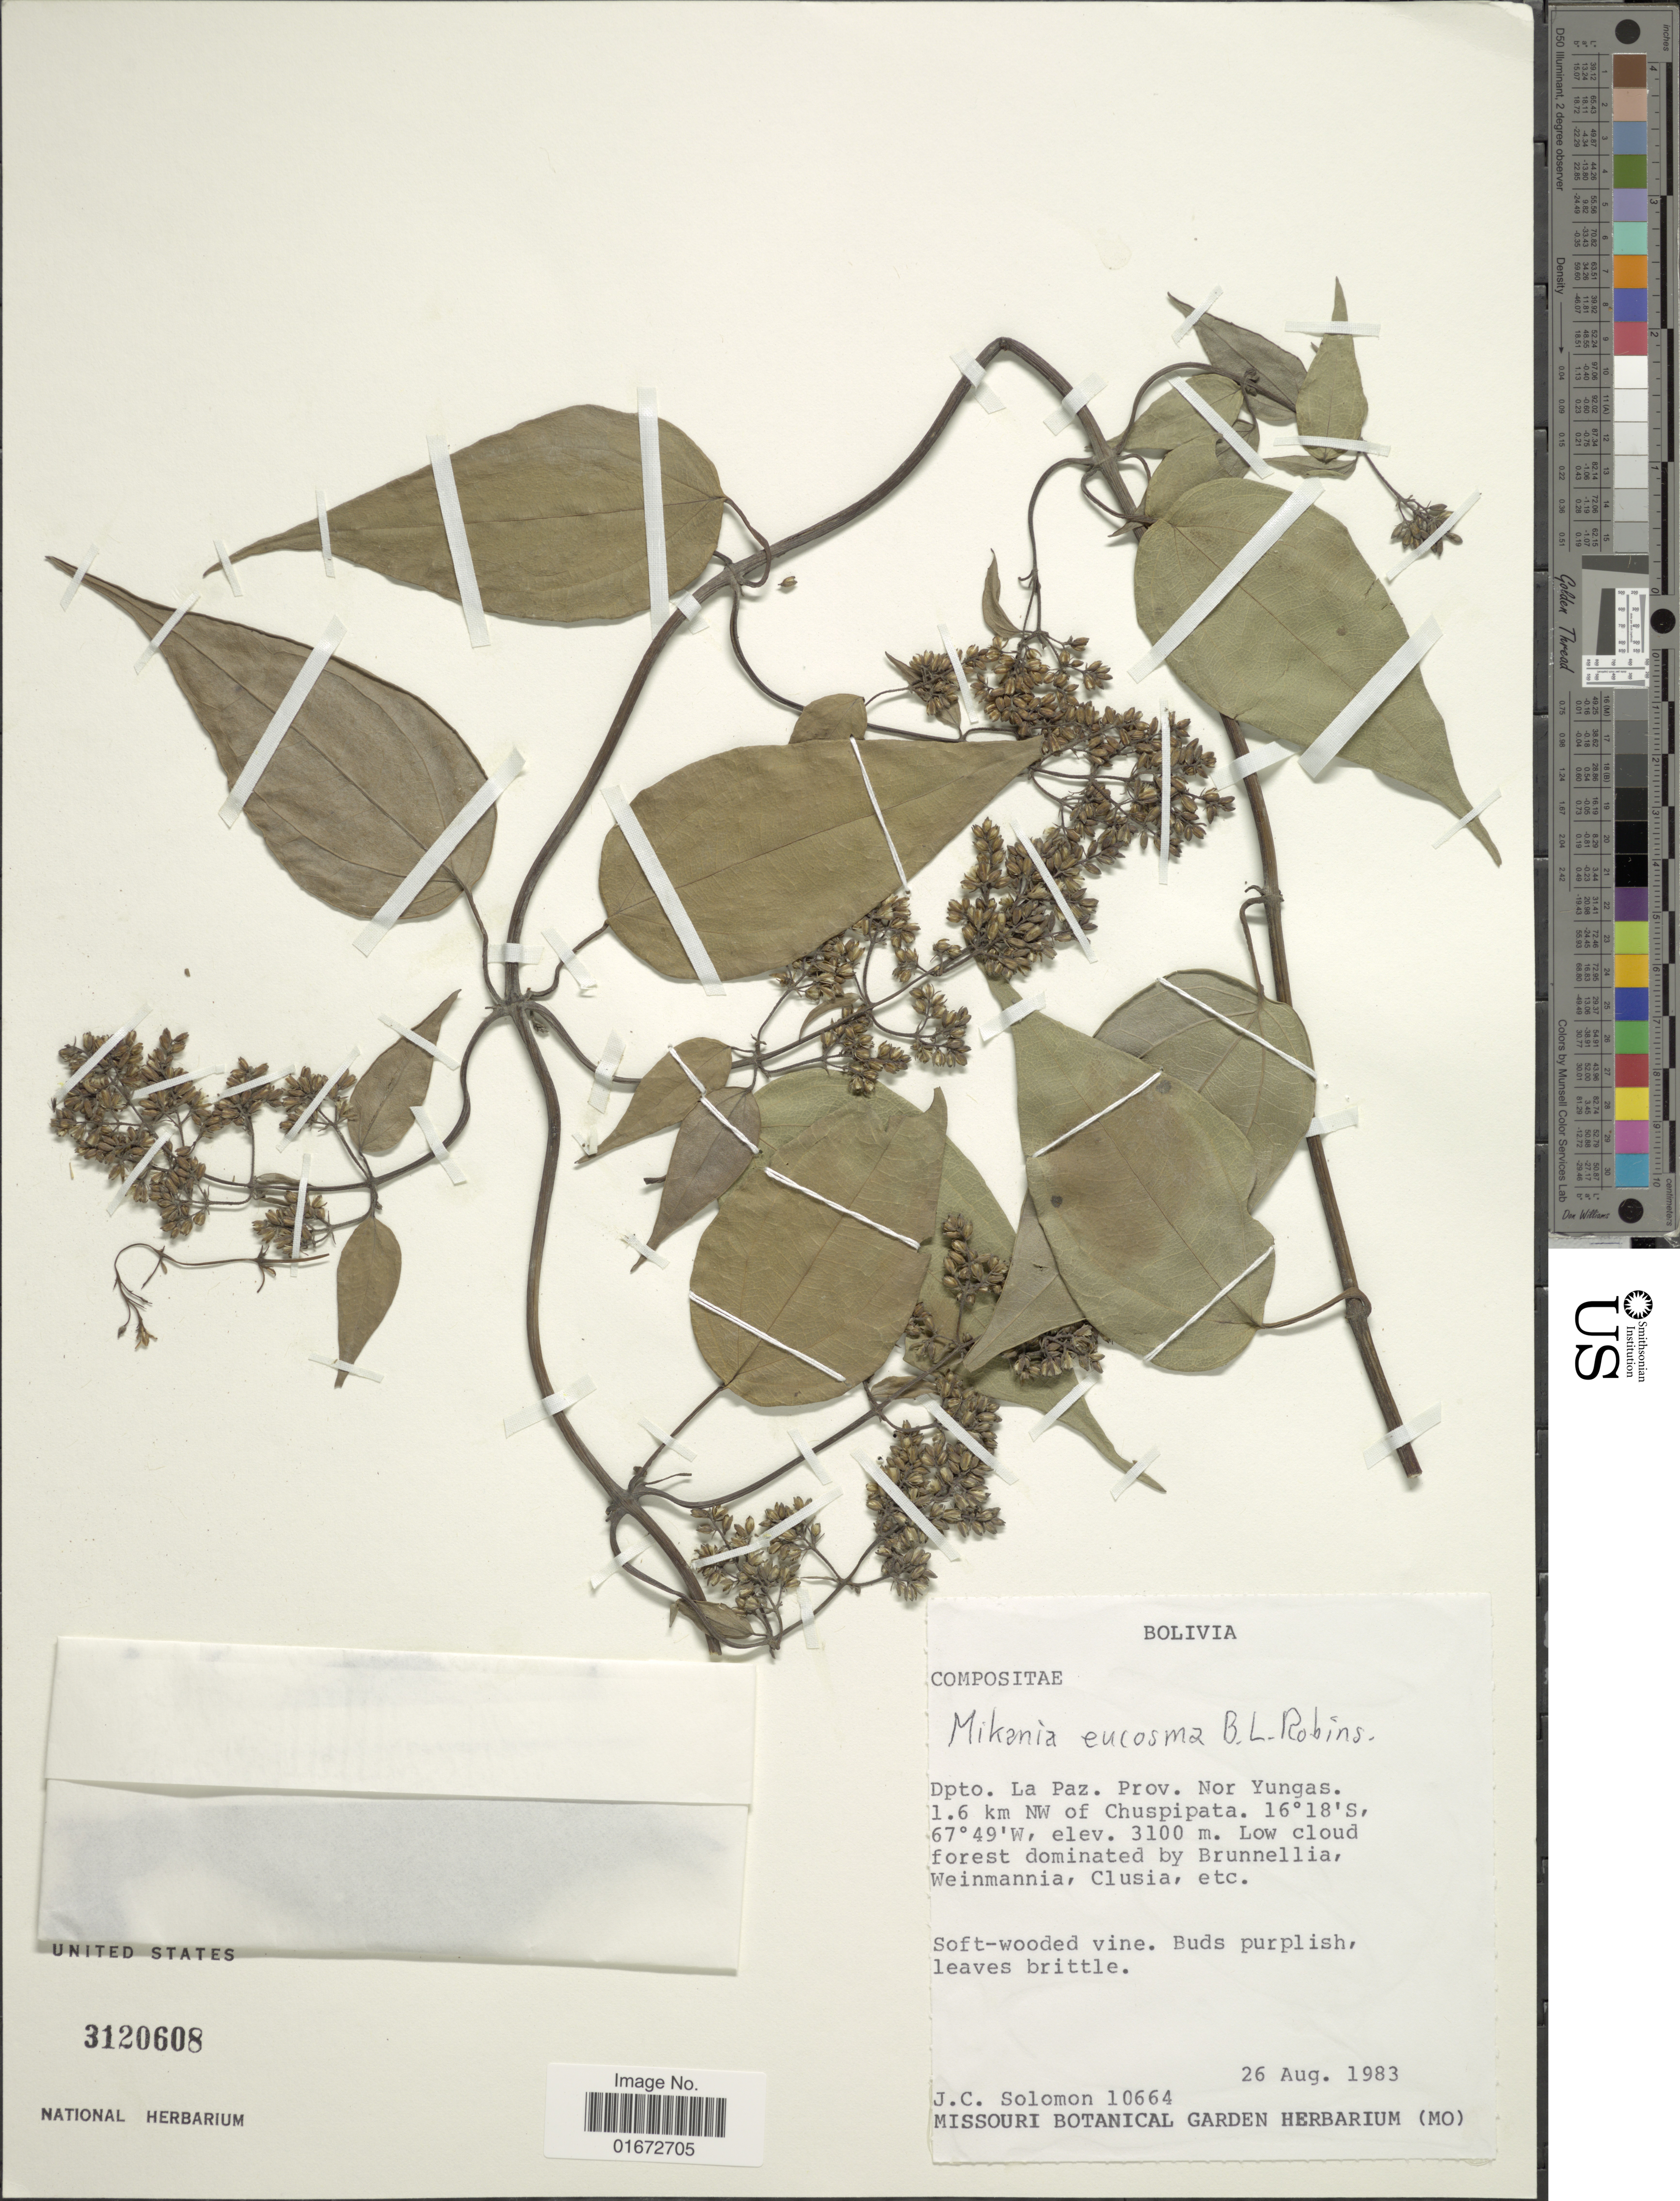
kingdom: Plantae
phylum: Tracheophyta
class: Magnoliopsida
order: Asterales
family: Asteraceae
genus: Mikania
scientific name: Mikania eucosma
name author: B.L. Rob.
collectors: J. C. Solomon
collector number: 10664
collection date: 1983-08-26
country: Bolivia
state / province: La Paz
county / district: Nor Yungas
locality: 1.6 km NW of Chuspipata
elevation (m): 3100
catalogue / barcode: US 3120608